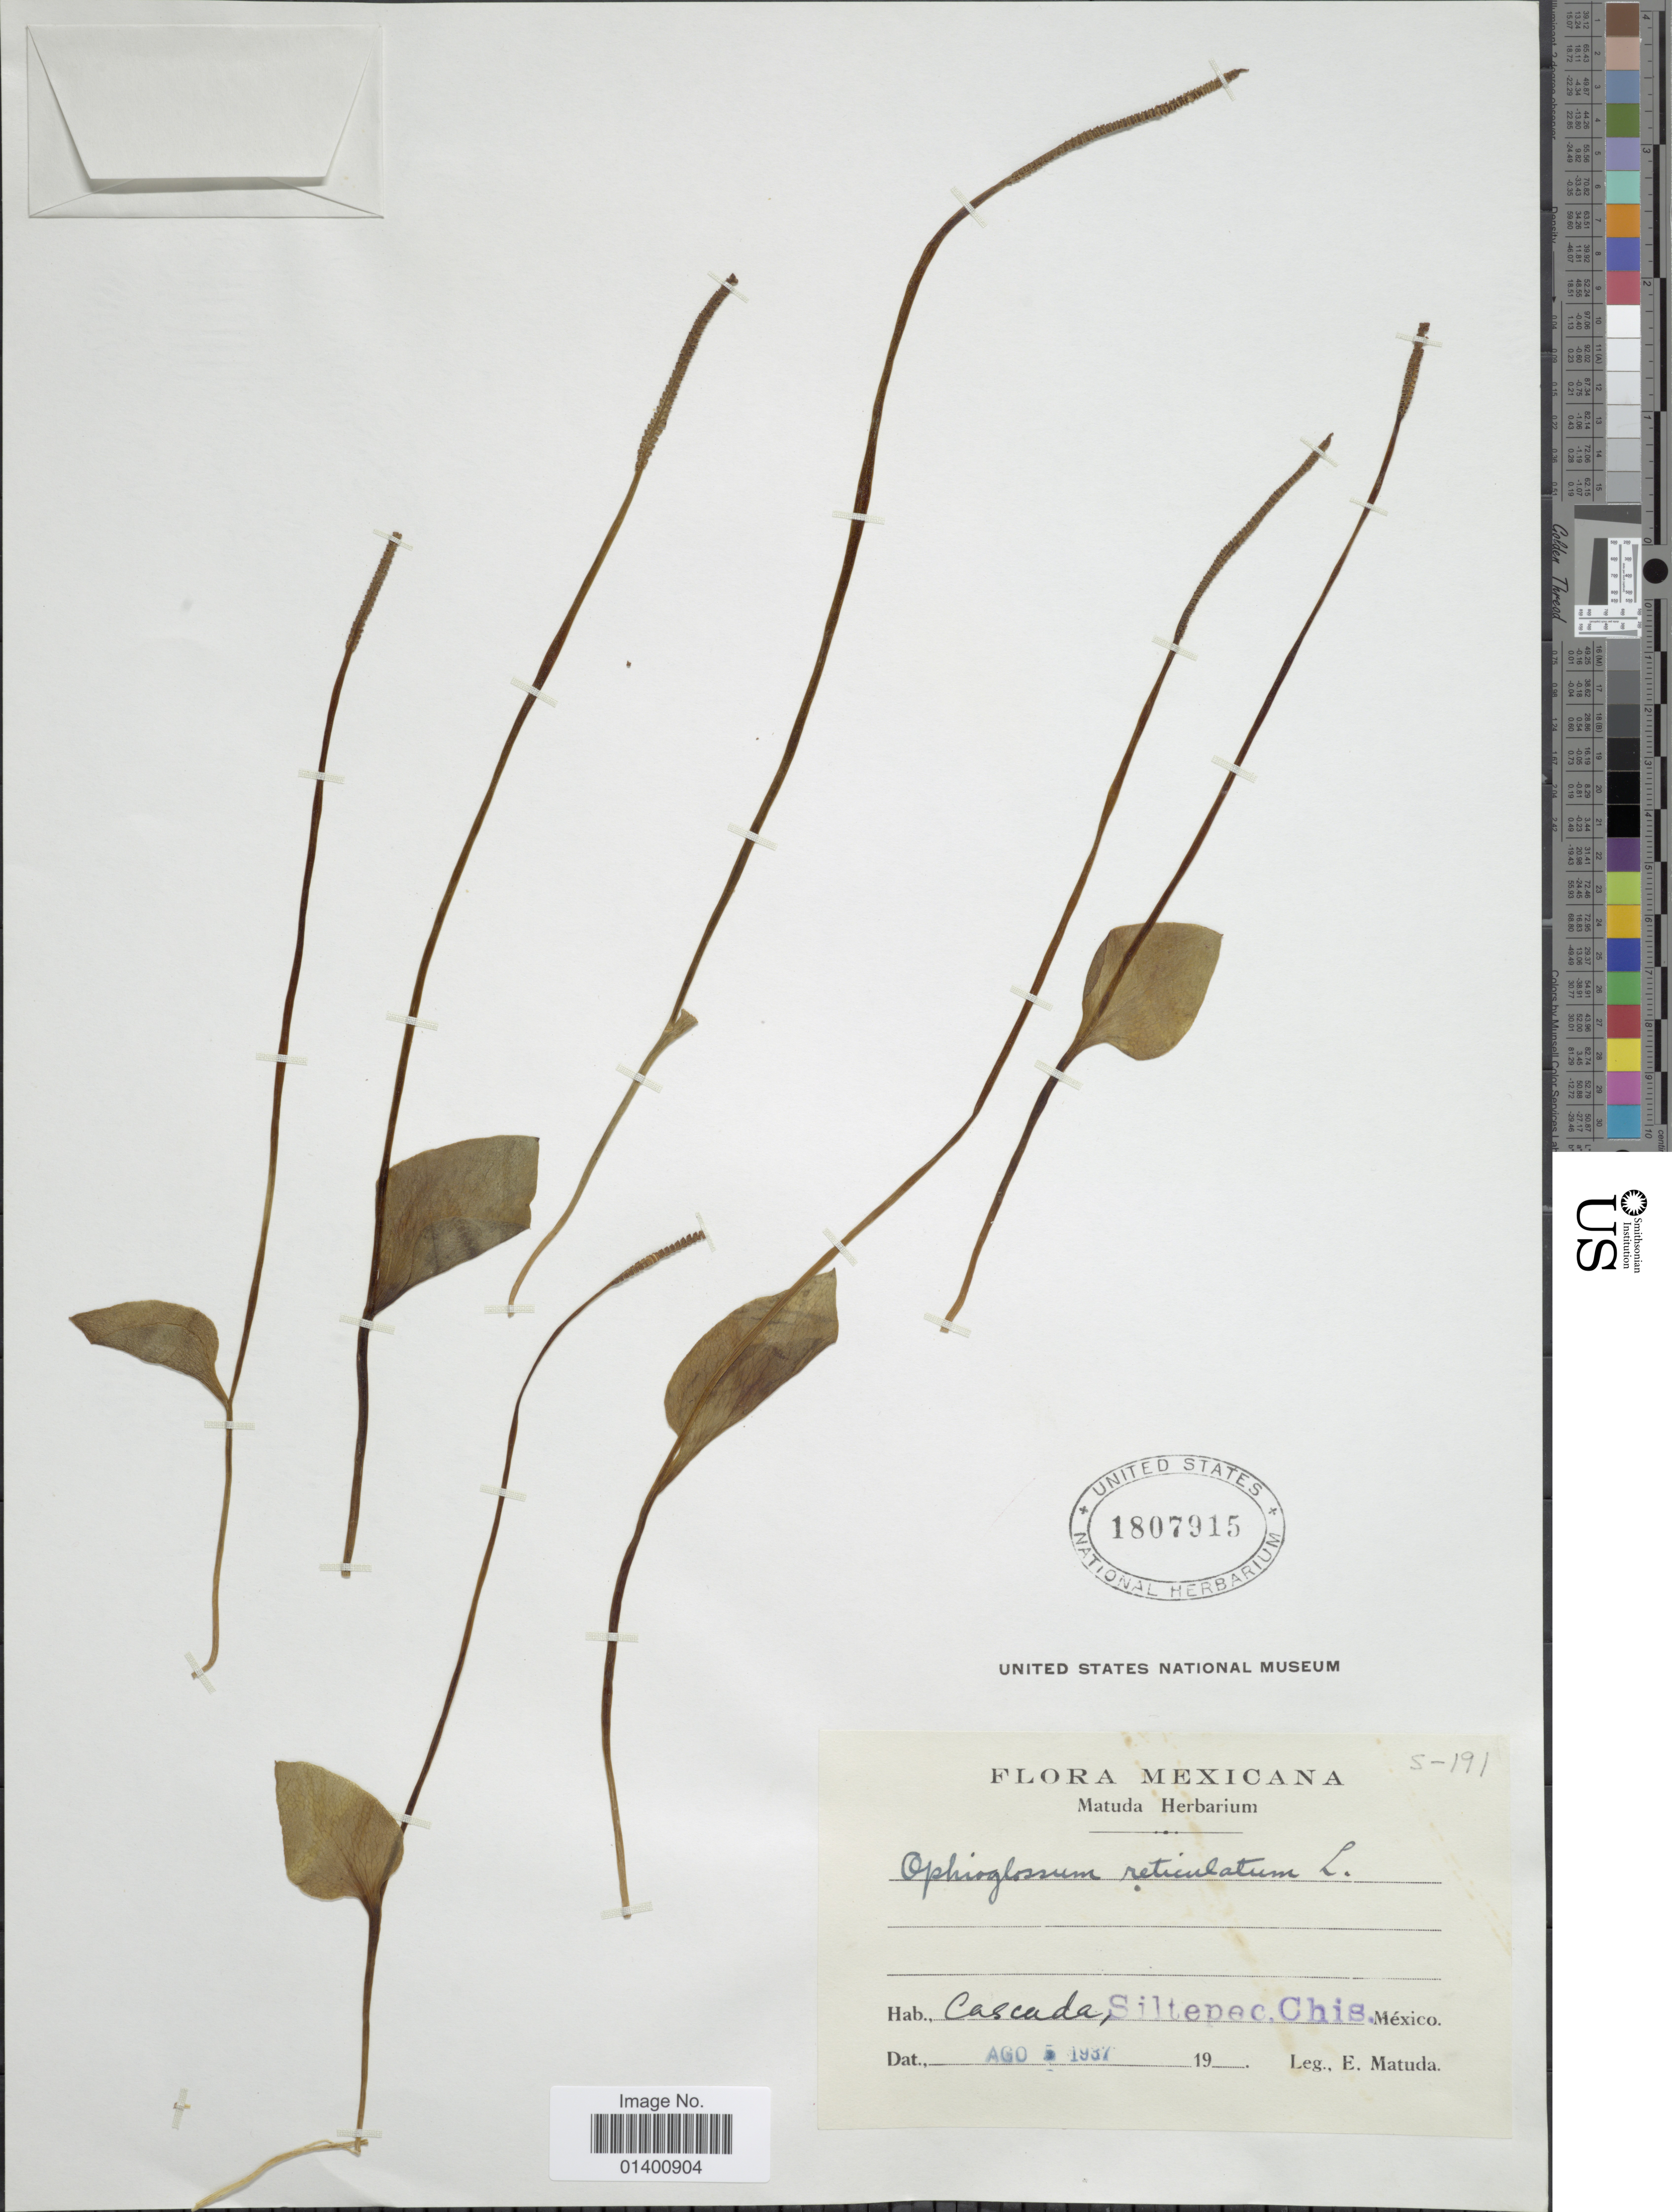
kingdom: Plantae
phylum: Tracheophyta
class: Polypodiopsida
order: Ophioglossales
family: Ophioglossaceae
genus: Ophioglossum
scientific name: Ophioglossum reticulatum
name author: L.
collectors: E. Matuda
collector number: S-191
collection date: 1937-08-05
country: Mexico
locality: Cascada, Siltepec, Chis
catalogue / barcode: US 1807915